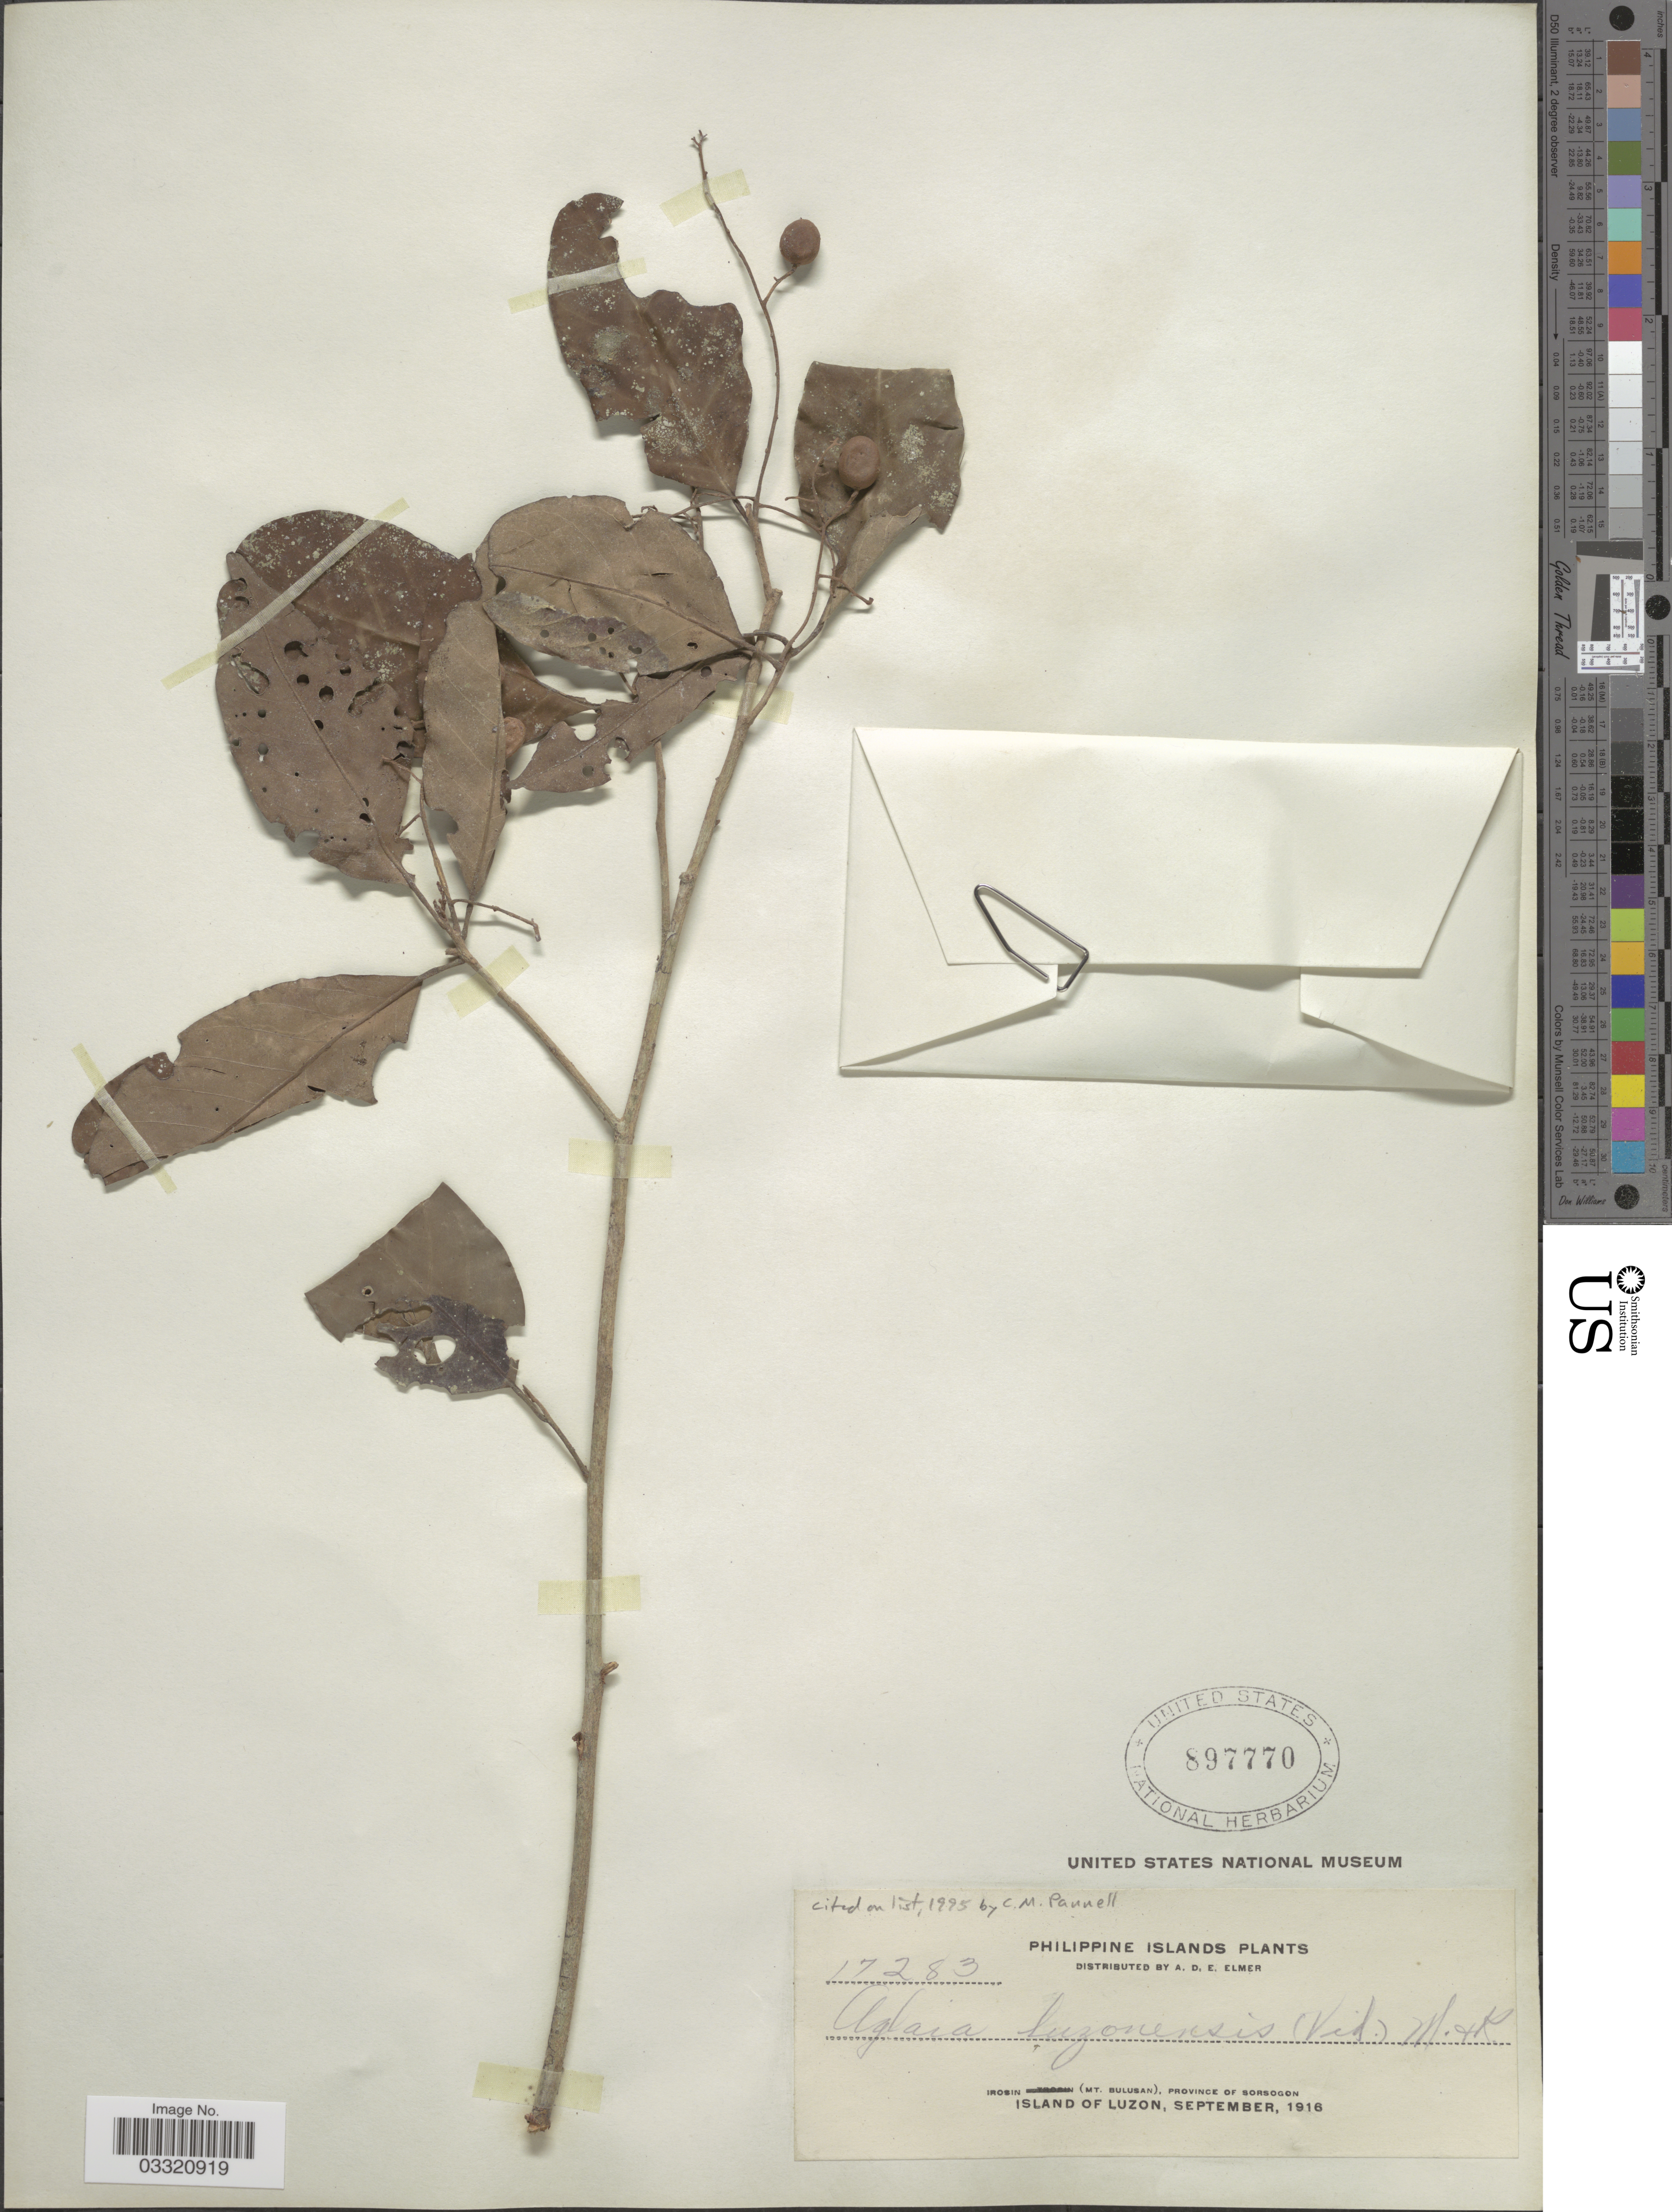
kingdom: Plantae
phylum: Tracheophyta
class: Magnoliopsida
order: Sapindales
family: Meliaceae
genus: Aglaia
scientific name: Aglaia luzoniensis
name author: (S. Vidal) Merr. & Rolfe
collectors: A. D. E. Elmer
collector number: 17283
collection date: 1916-09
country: Philippines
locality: Irosin (Mt. Bulusan), Province of Sorsogon. Island of Luzon.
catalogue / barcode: US 897770